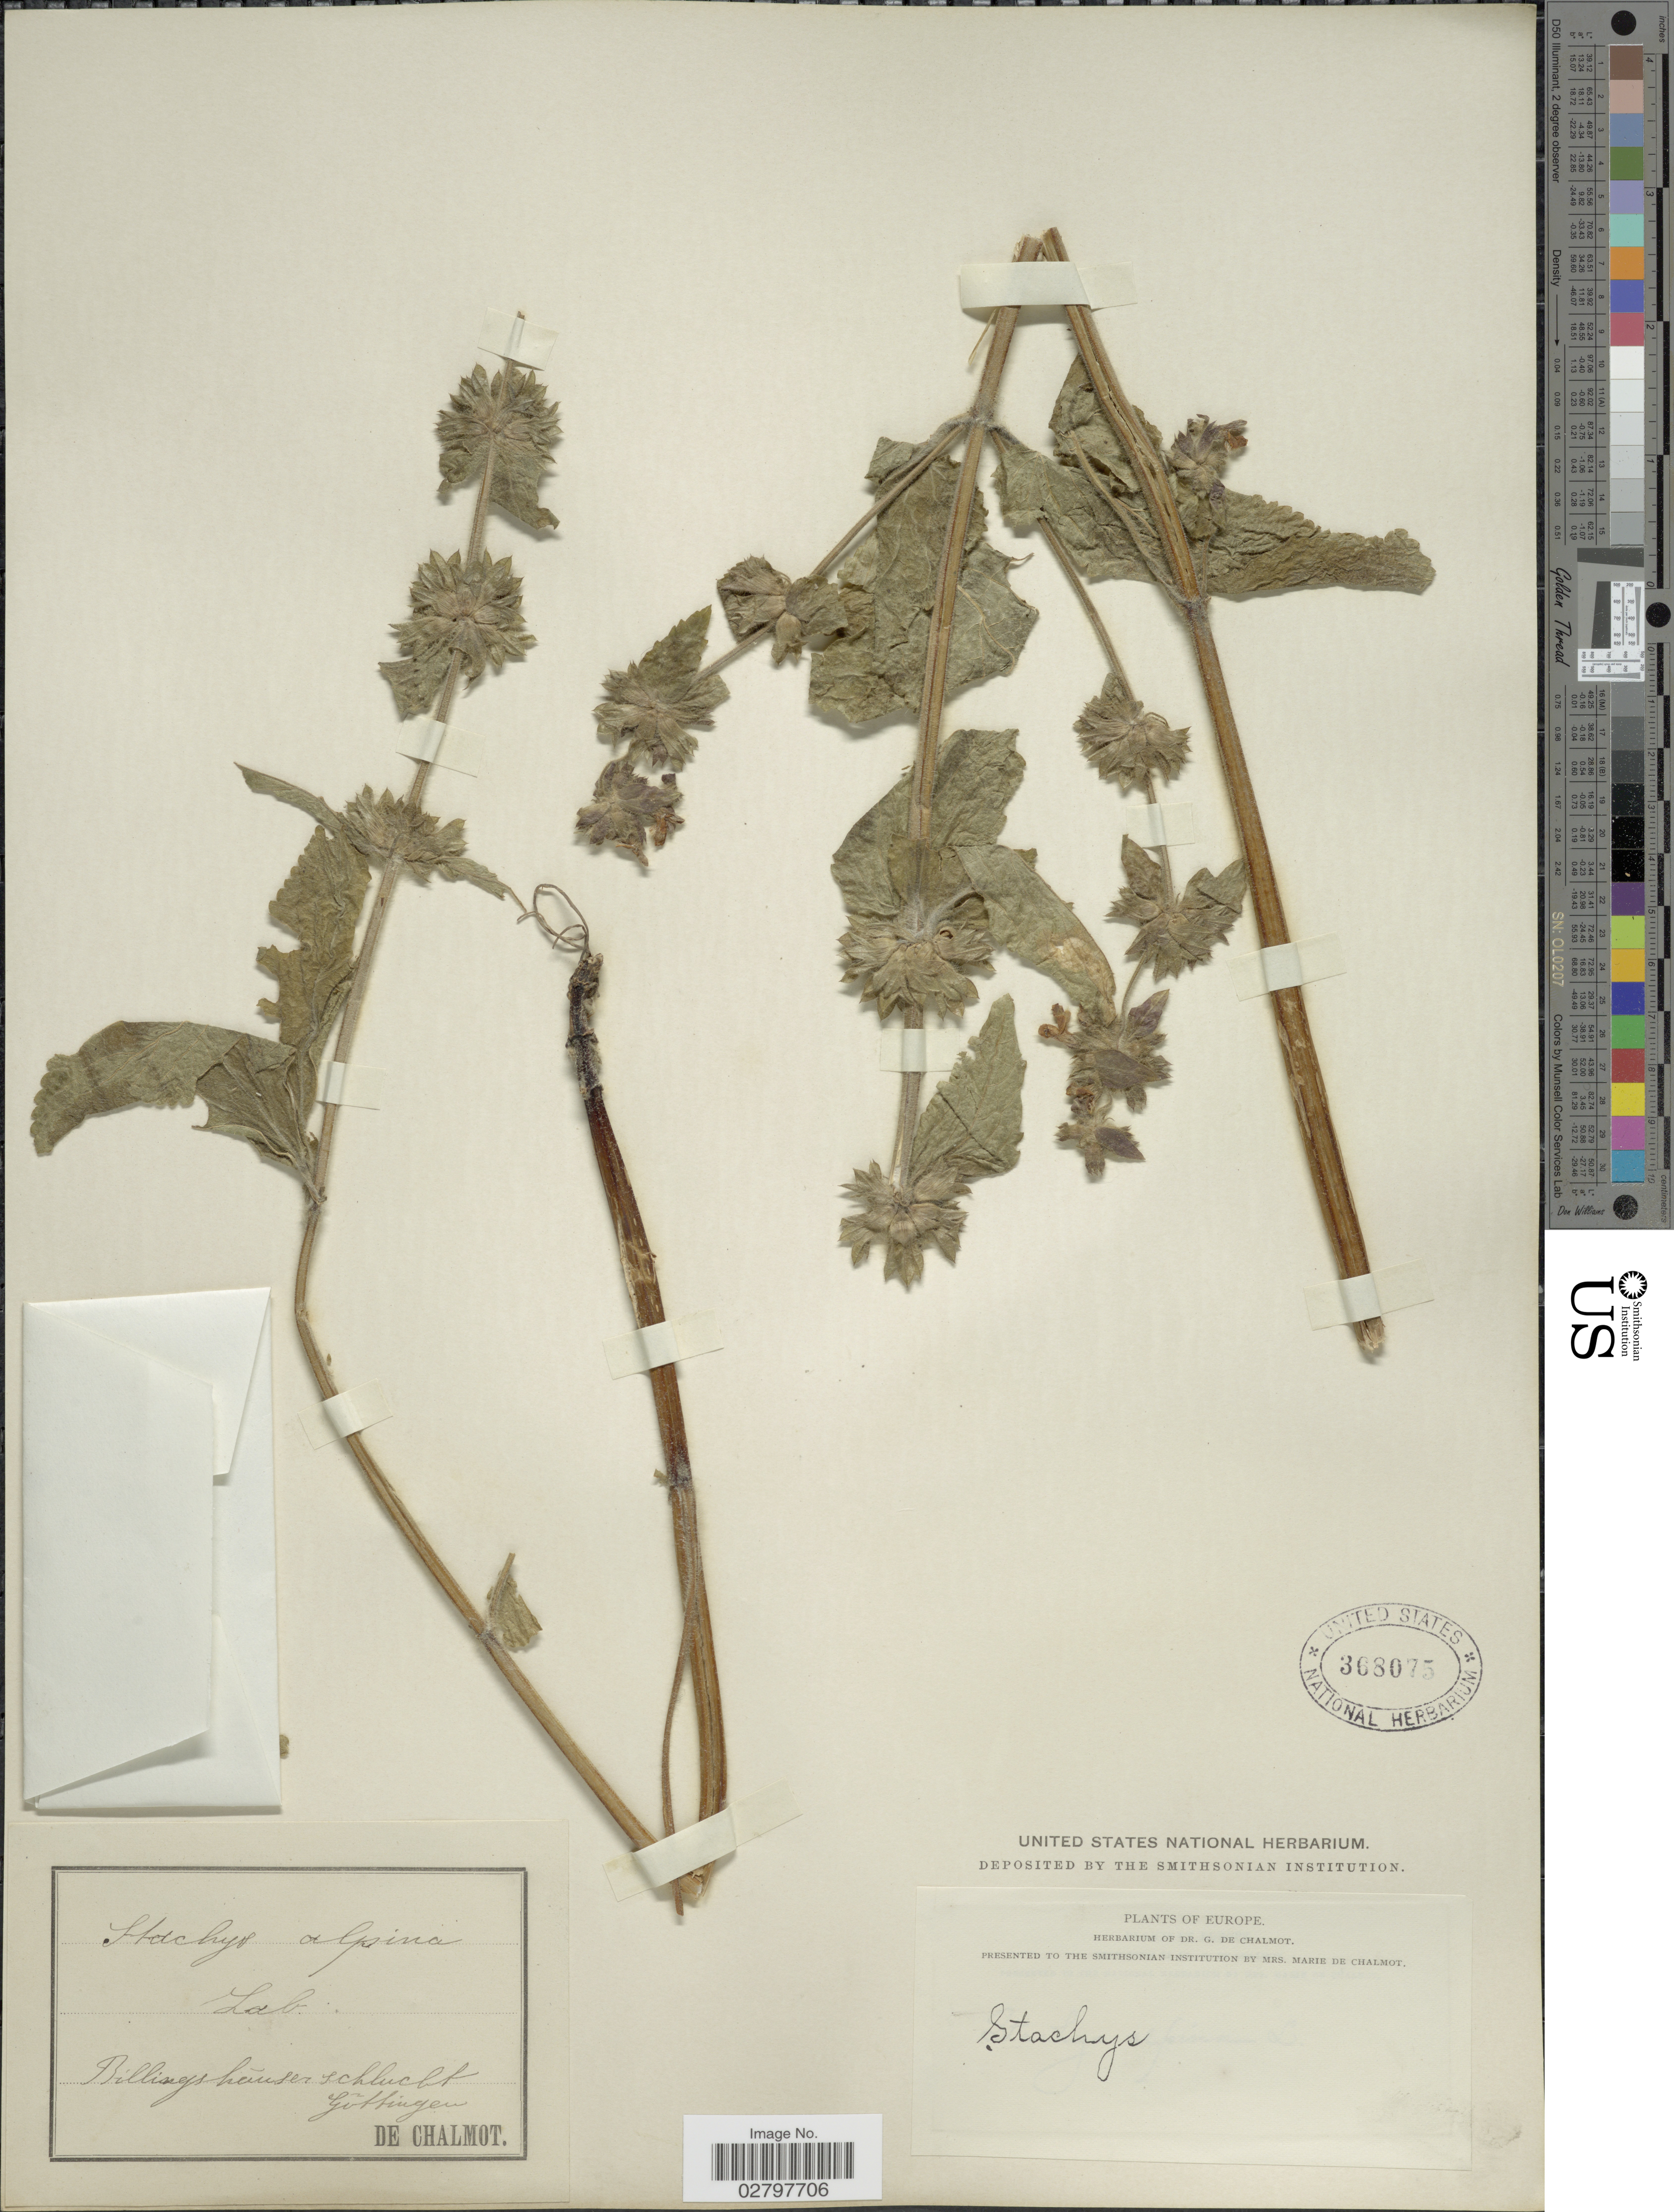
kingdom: Plantae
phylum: Tracheophyta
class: Magnoliopsida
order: Lamiales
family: Lamiaceae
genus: Stachys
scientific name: Stachys alpina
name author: L.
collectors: G. de Chalmot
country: Germany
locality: Billings háusen schlucht Göttingen.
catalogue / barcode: US 368075